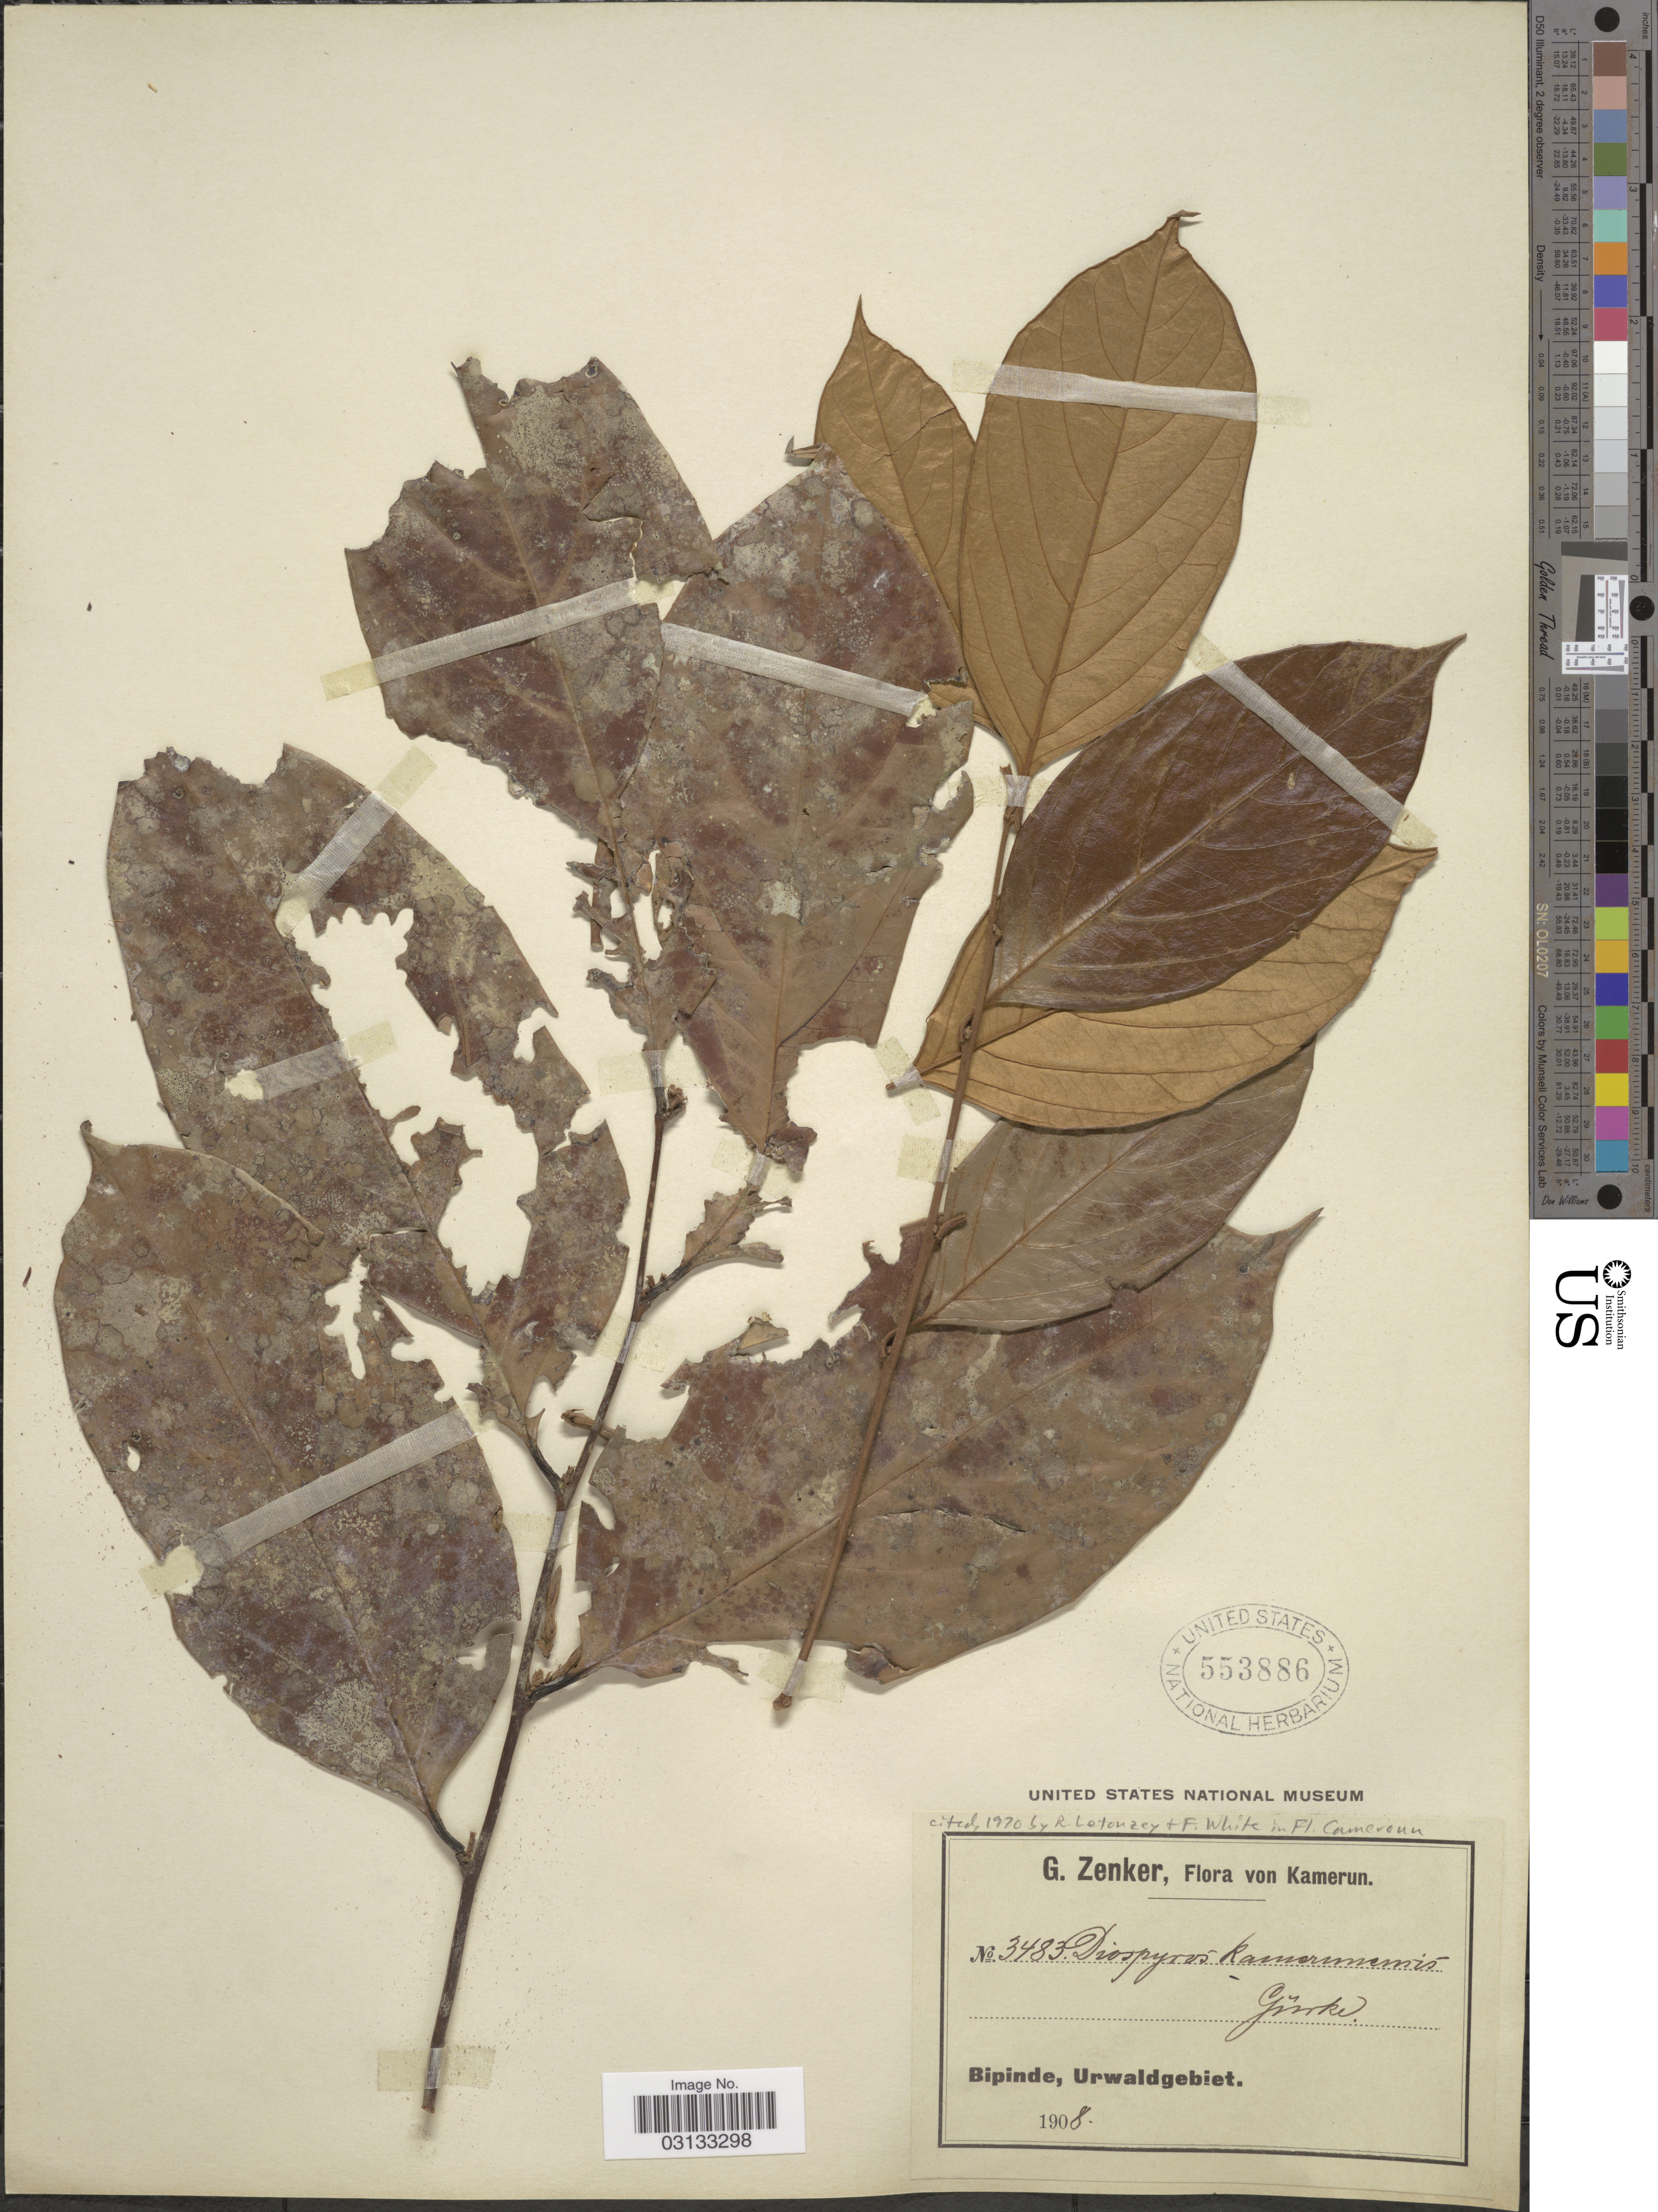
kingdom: Plantae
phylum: Tracheophyta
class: Magnoliopsida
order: Ericales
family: Ebenaceae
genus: Diospyros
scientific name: Diospyros kamerunensis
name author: Gürke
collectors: G. A. Zenker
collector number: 3483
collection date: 1908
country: Cameroon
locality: Bipinde, Urwaldgebiet.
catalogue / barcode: US 553886